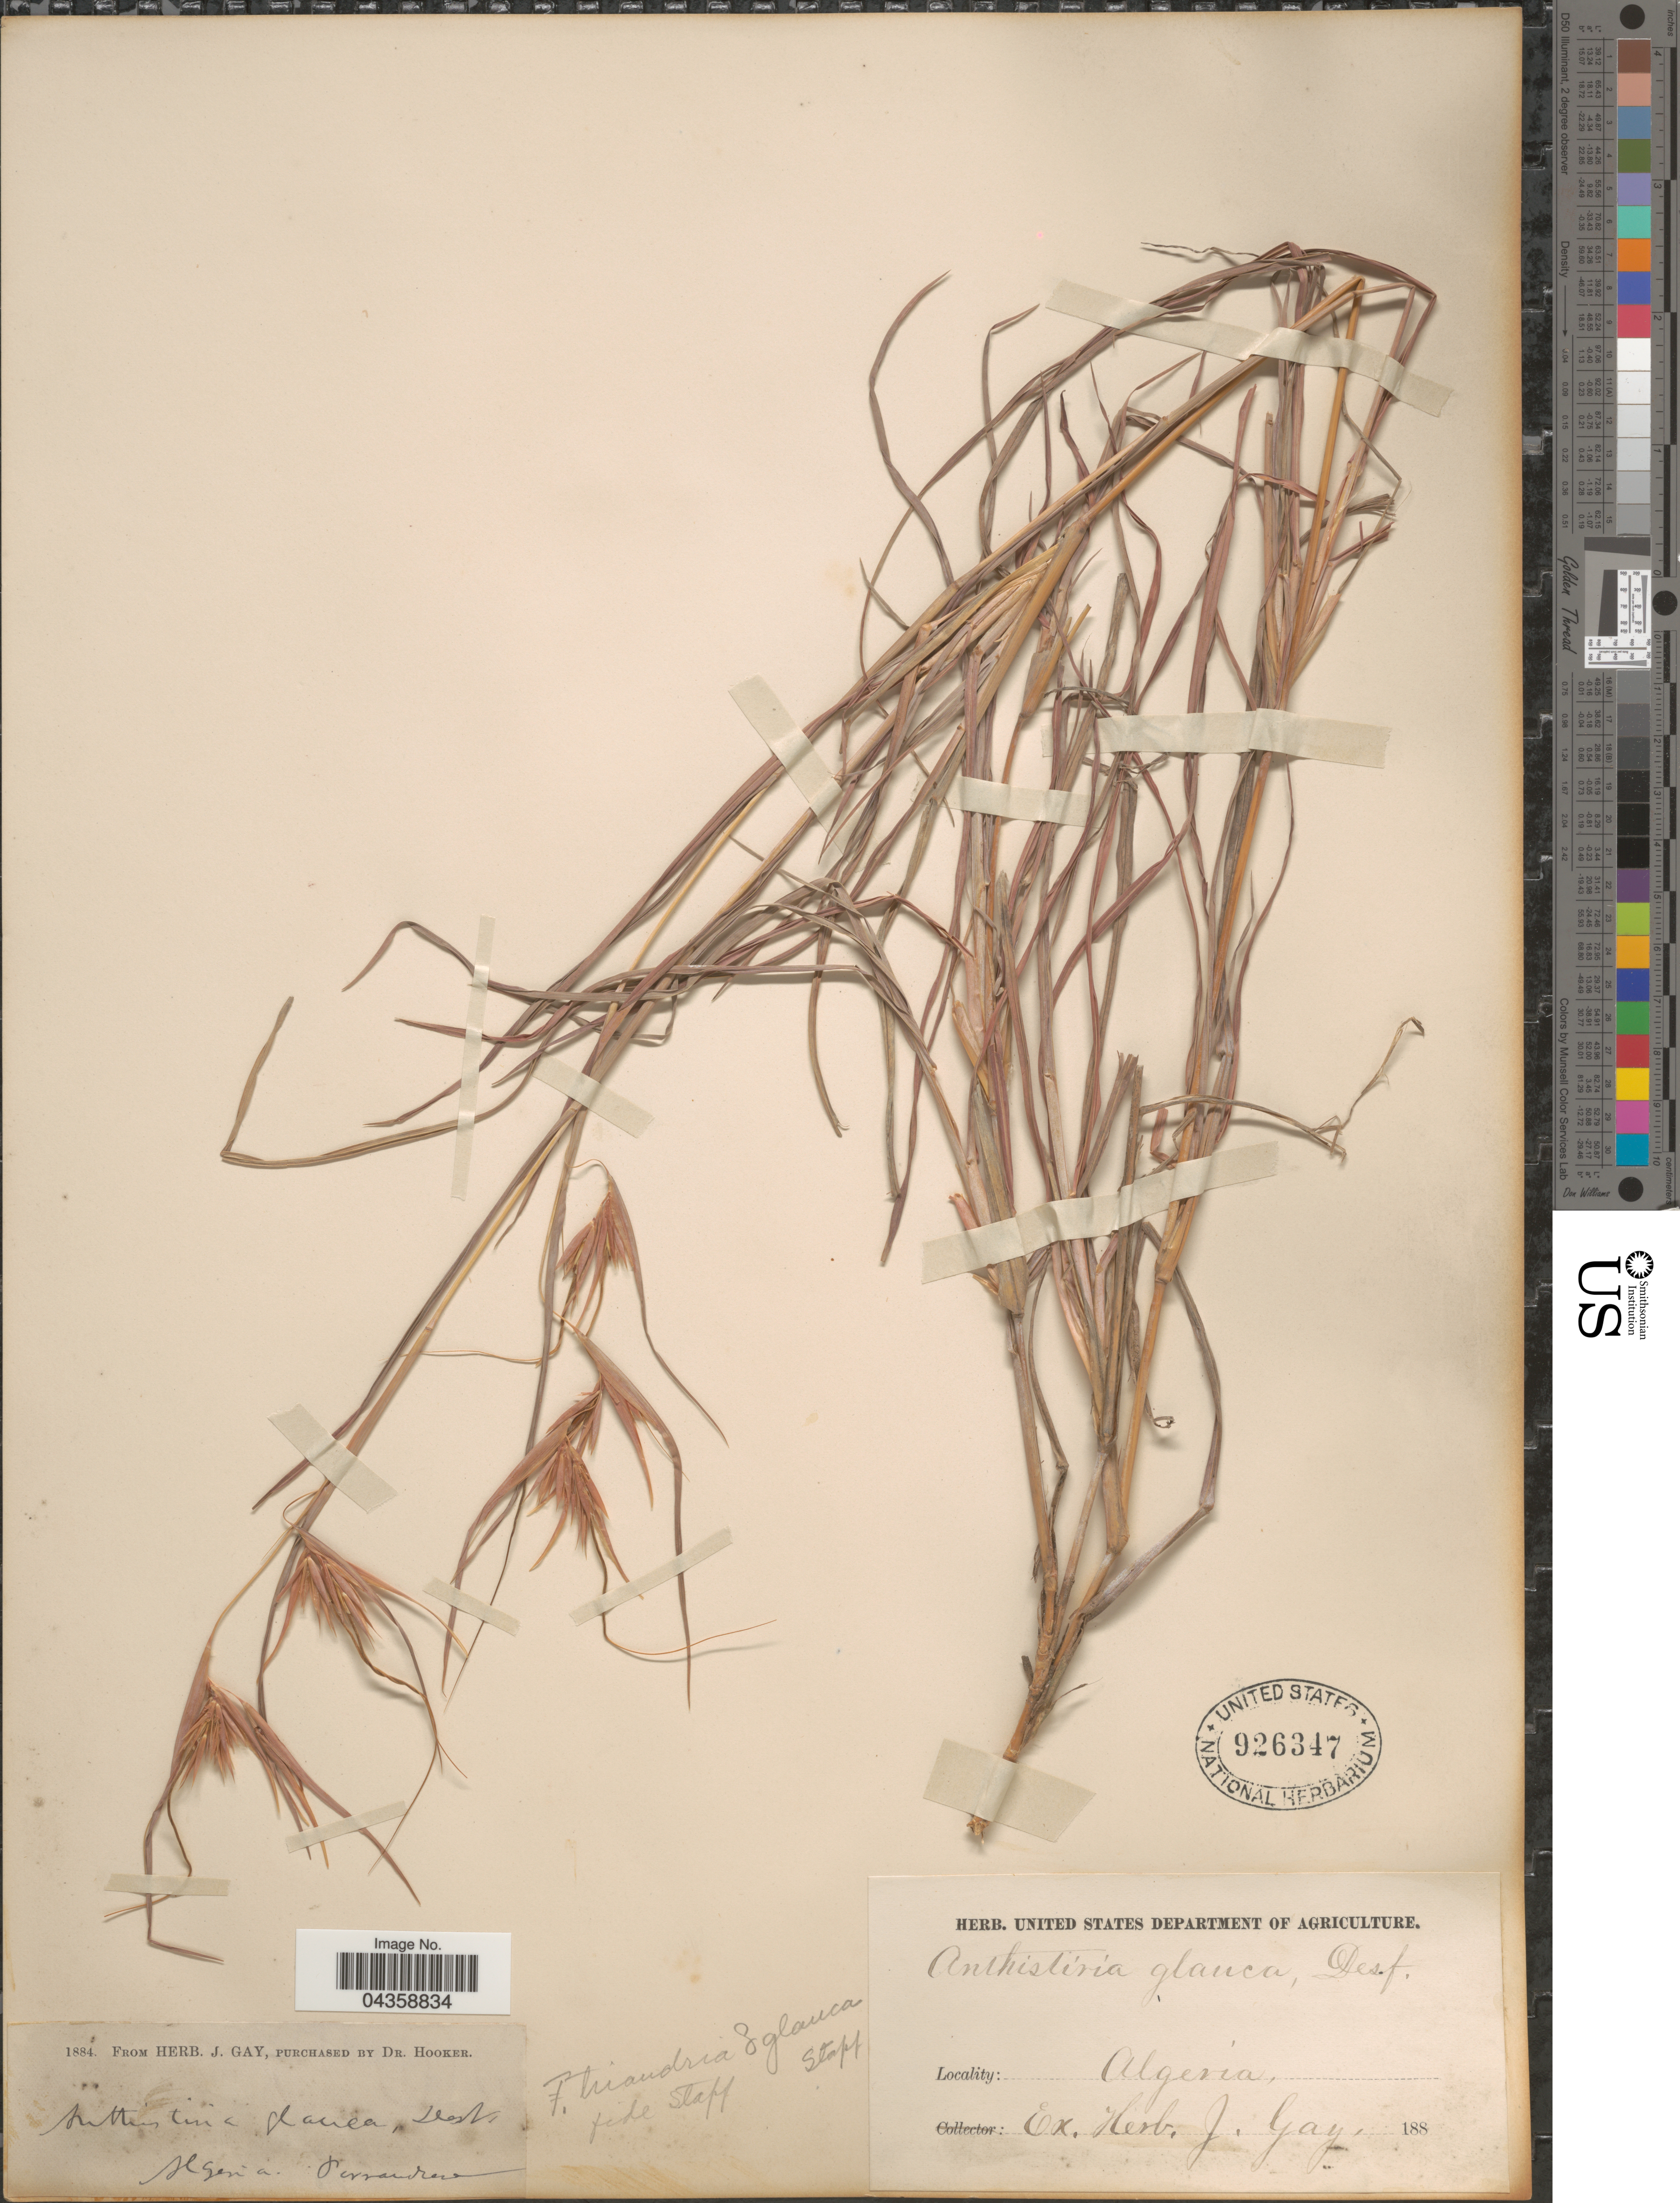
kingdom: Plantae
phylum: Tracheophyta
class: Liliopsida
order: Poales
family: Poaceae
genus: Themeda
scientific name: Themeda triandra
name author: Forssk.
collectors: Perraudierè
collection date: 1884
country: Algeria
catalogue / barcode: US 926347